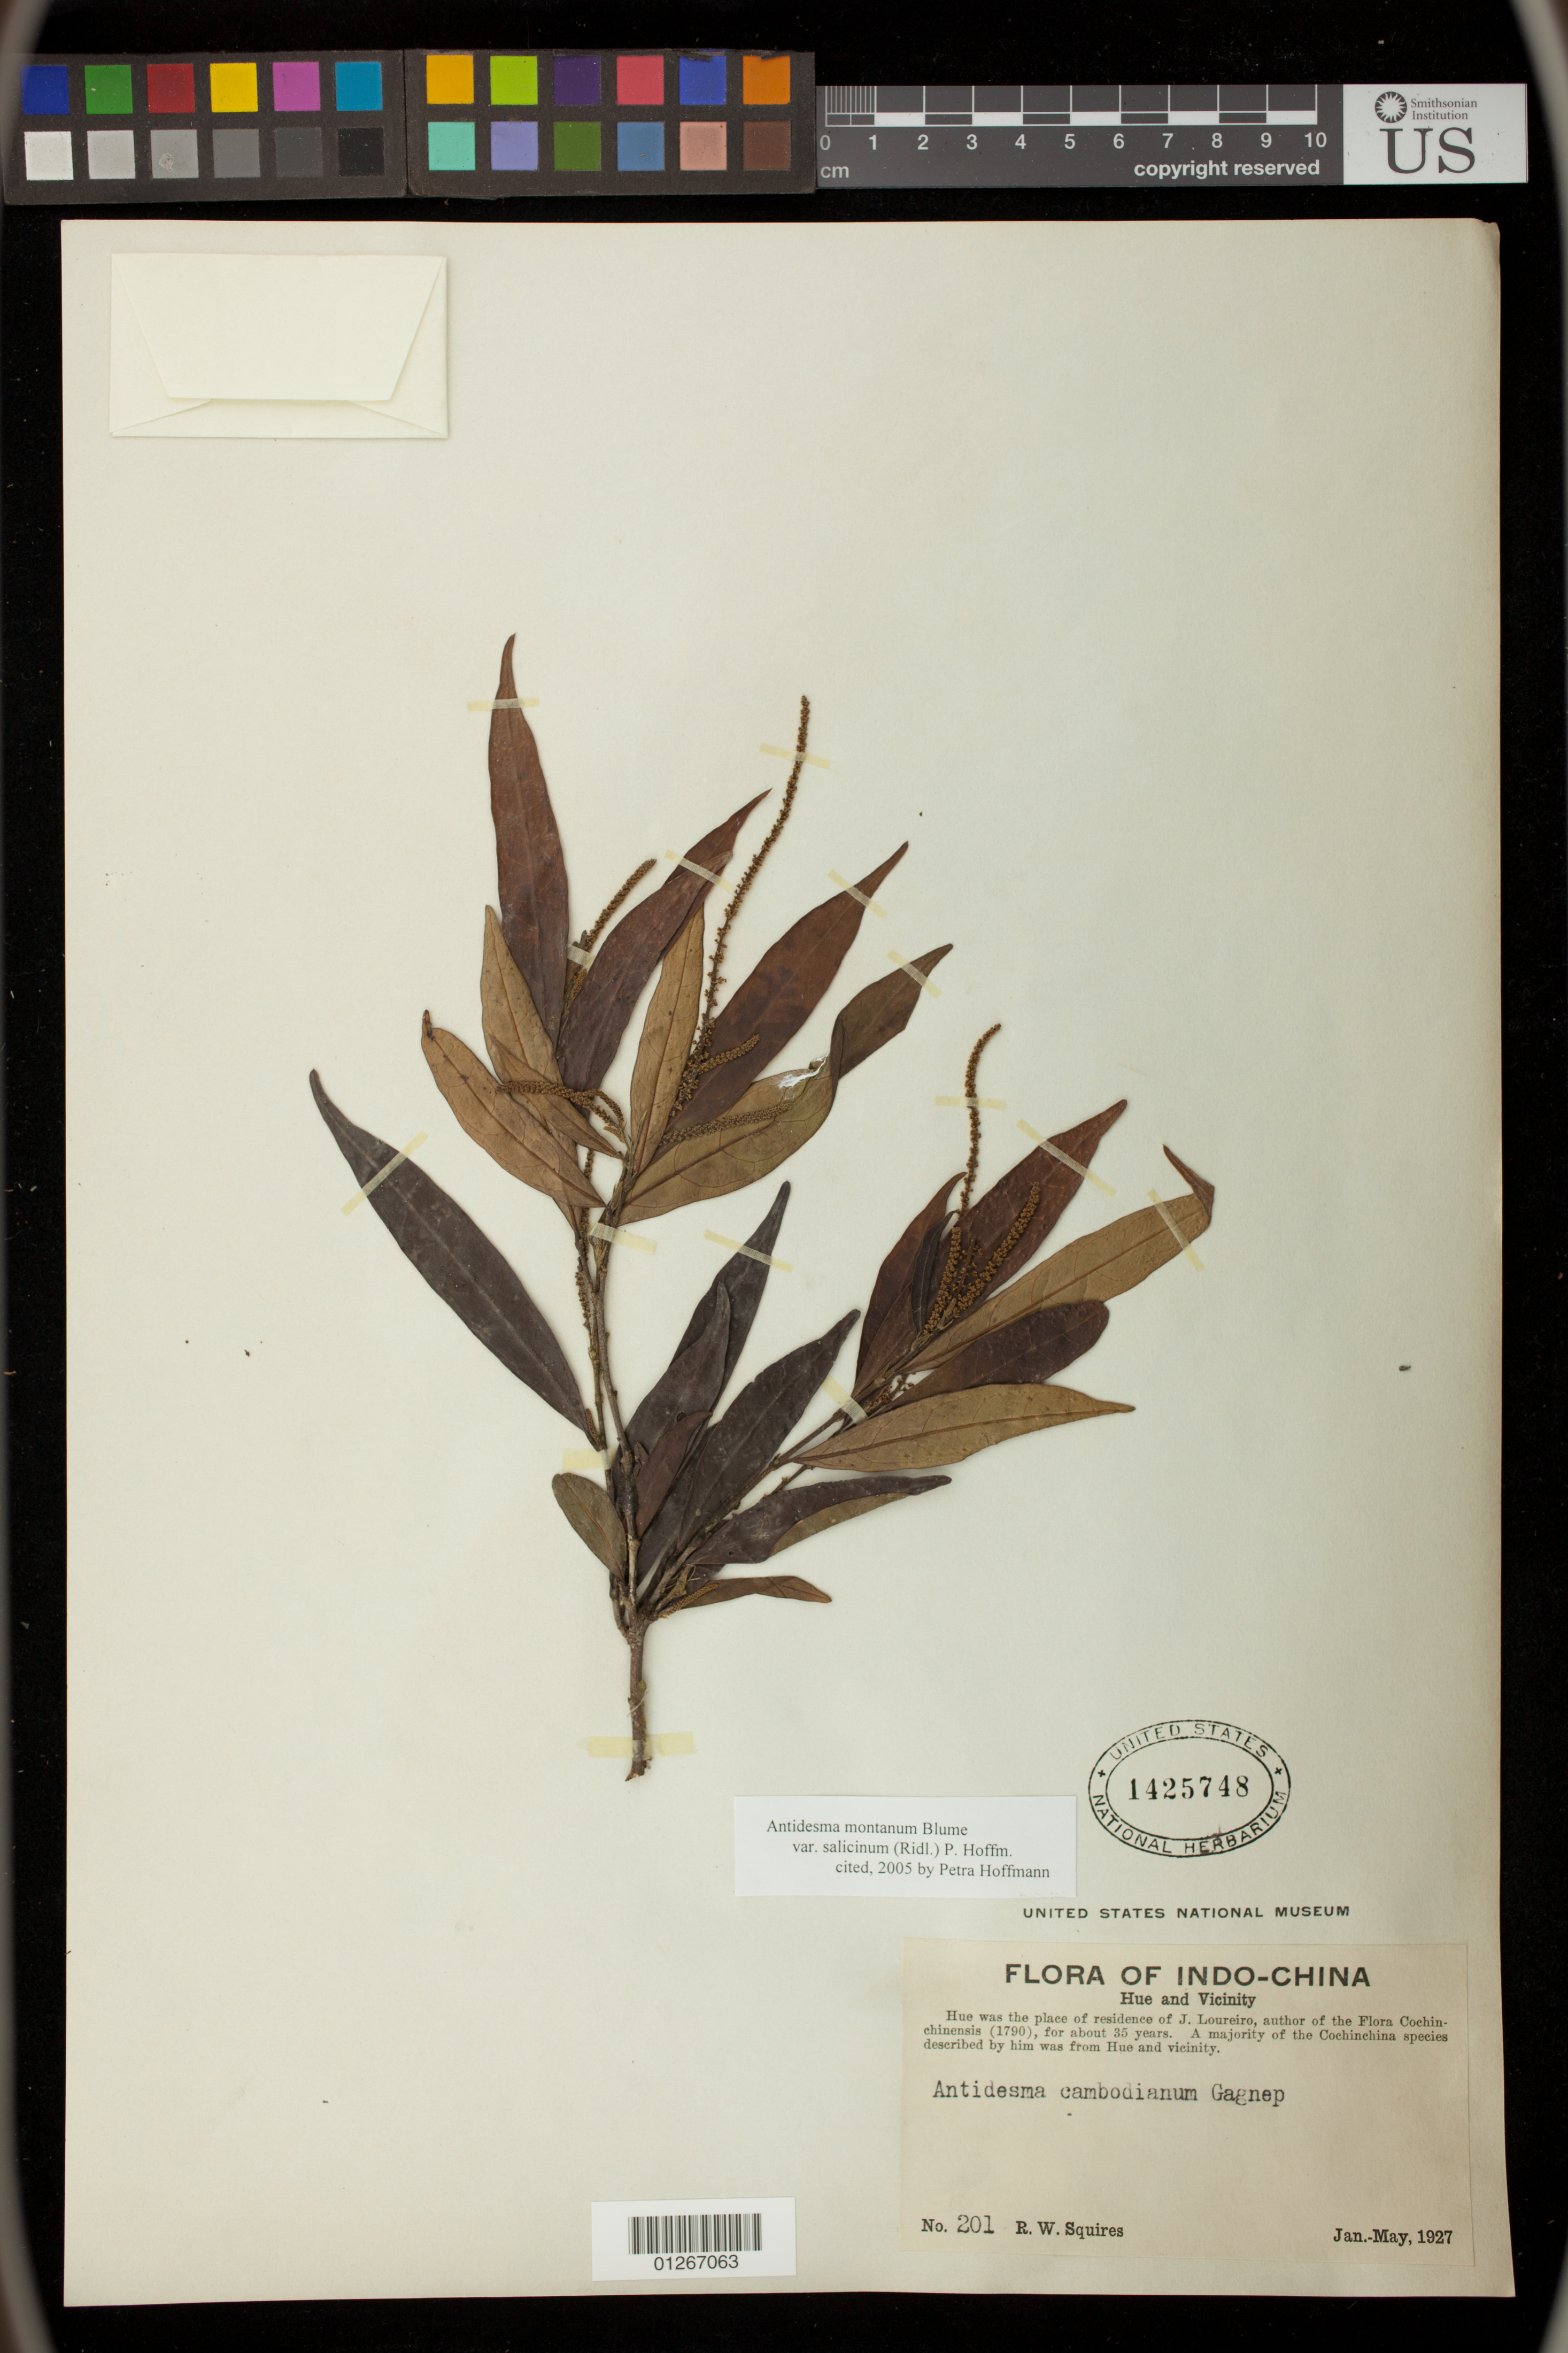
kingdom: Plantae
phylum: Tracheophyta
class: Magnoliopsida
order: Malpighiales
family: Phyllanthaceae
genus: Antidesma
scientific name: Antidesma montanum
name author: Blume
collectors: R. Squires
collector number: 201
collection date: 1927-01/1927-05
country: Vietnam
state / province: Long An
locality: Hue and vicinity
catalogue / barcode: US 1425748